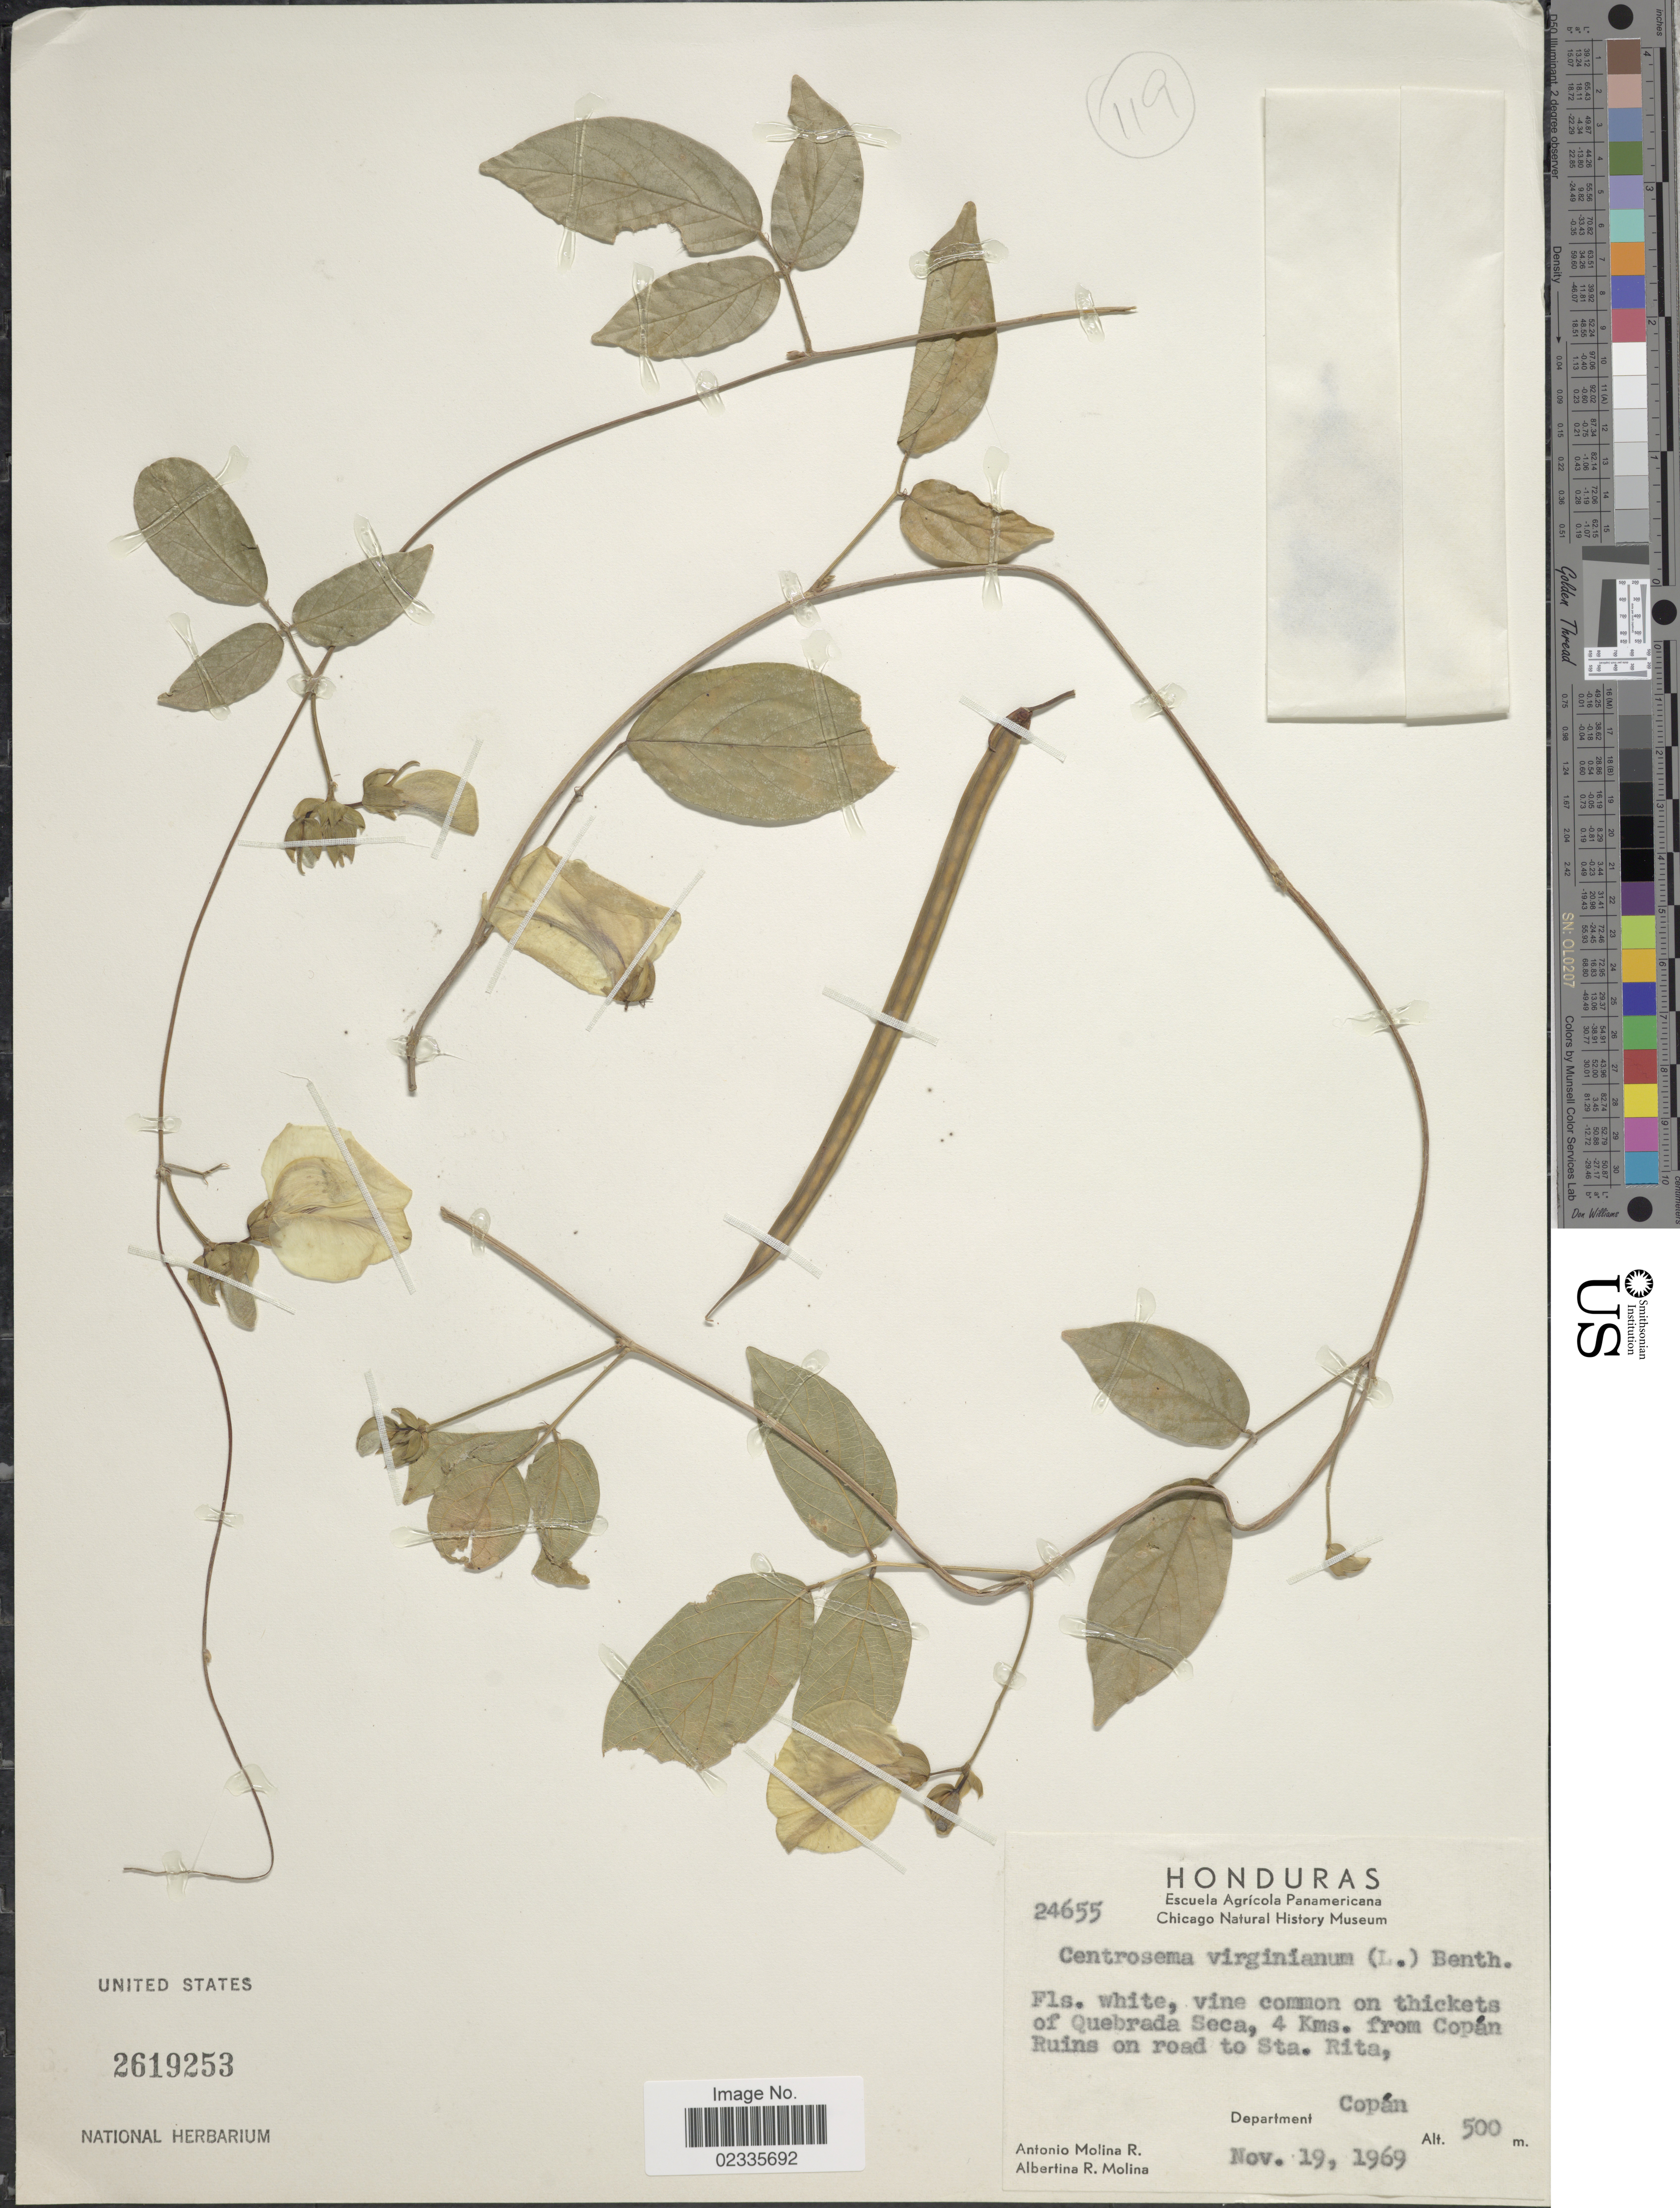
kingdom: Plantae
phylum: Tracheophyta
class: Magnoliopsida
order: Fabales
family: Fabaceae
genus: Centrosema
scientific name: Centrosema virginianum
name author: (L.) Benth.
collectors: A. Molina R. & A. R. Molina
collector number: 24655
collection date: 1969-11-19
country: Honduras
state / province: Copán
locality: Vine common on thickets of Quebrada Seca, 4 Kms. from Copan Ruins on road to Sta. Rita, Department Copan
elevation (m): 500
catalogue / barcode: US 2619253